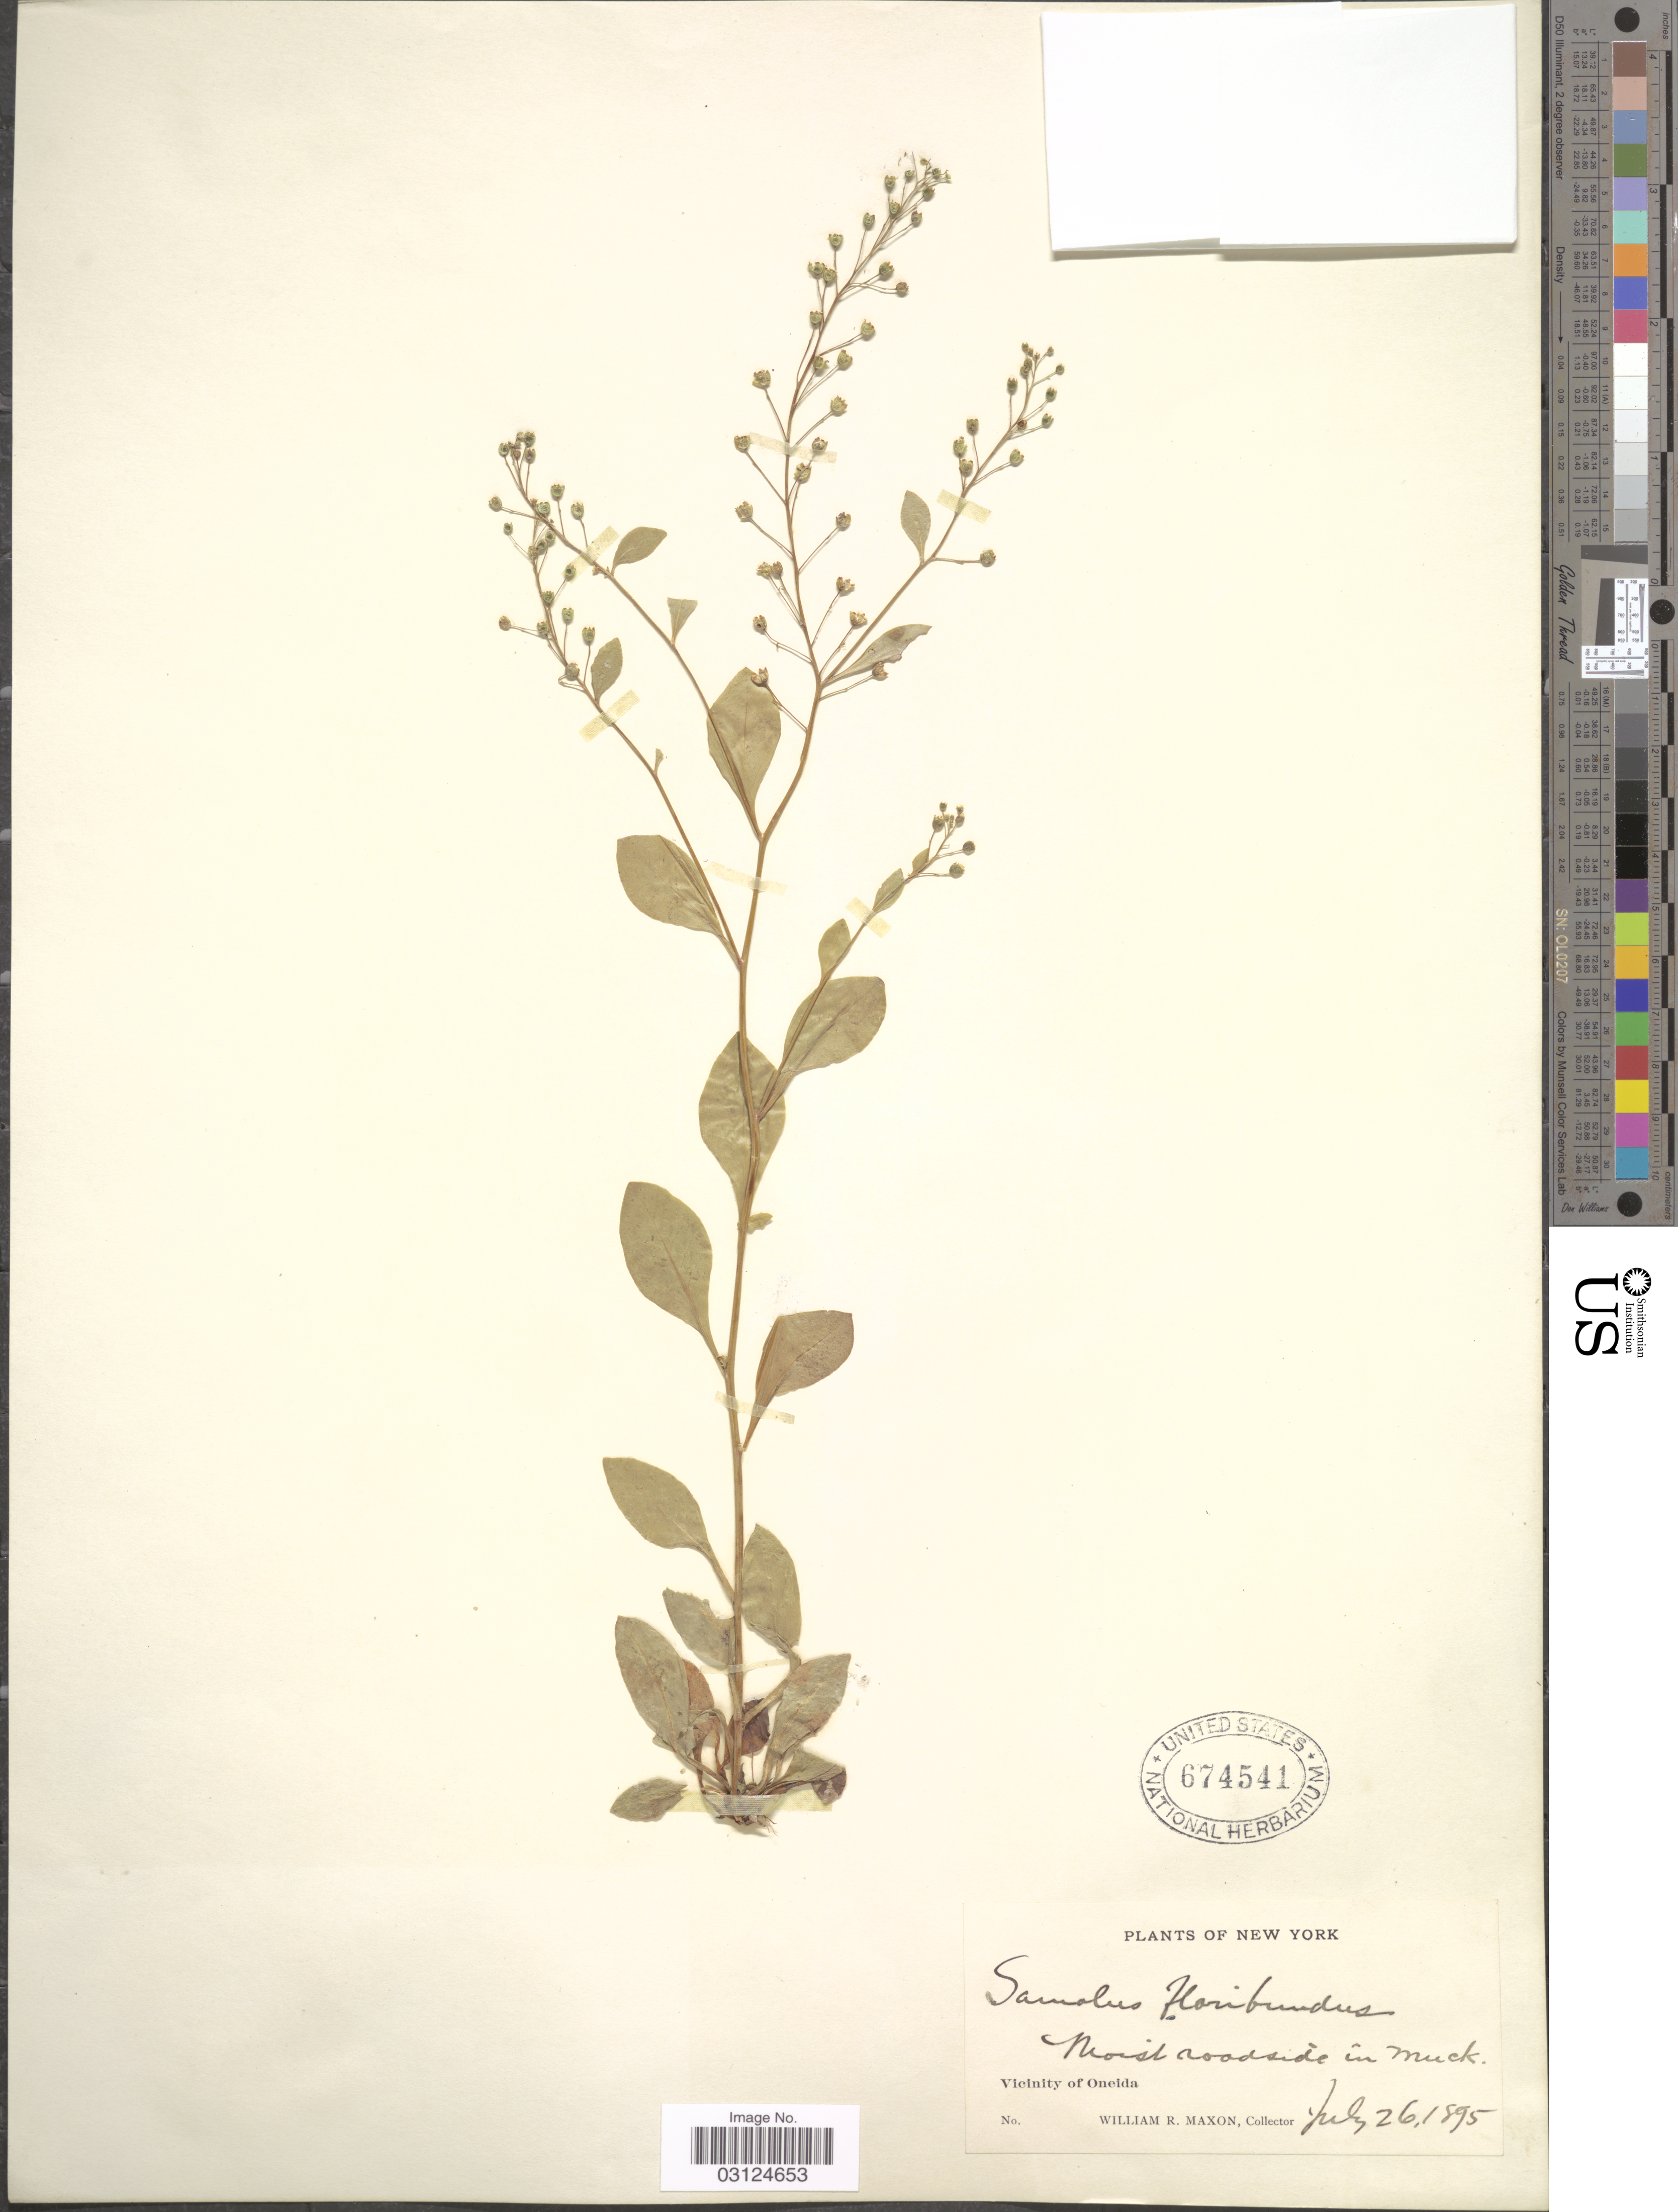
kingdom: Plantae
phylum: Tracheophyta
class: Magnoliopsida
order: Ericales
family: Primulaceae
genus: Samolus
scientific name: Samolus parviflorus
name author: Raf.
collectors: W. R. Maxon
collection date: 1895-07-26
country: United States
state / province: New York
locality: Moist roadside in muck. Vicinity of Oneida.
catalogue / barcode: US 674541